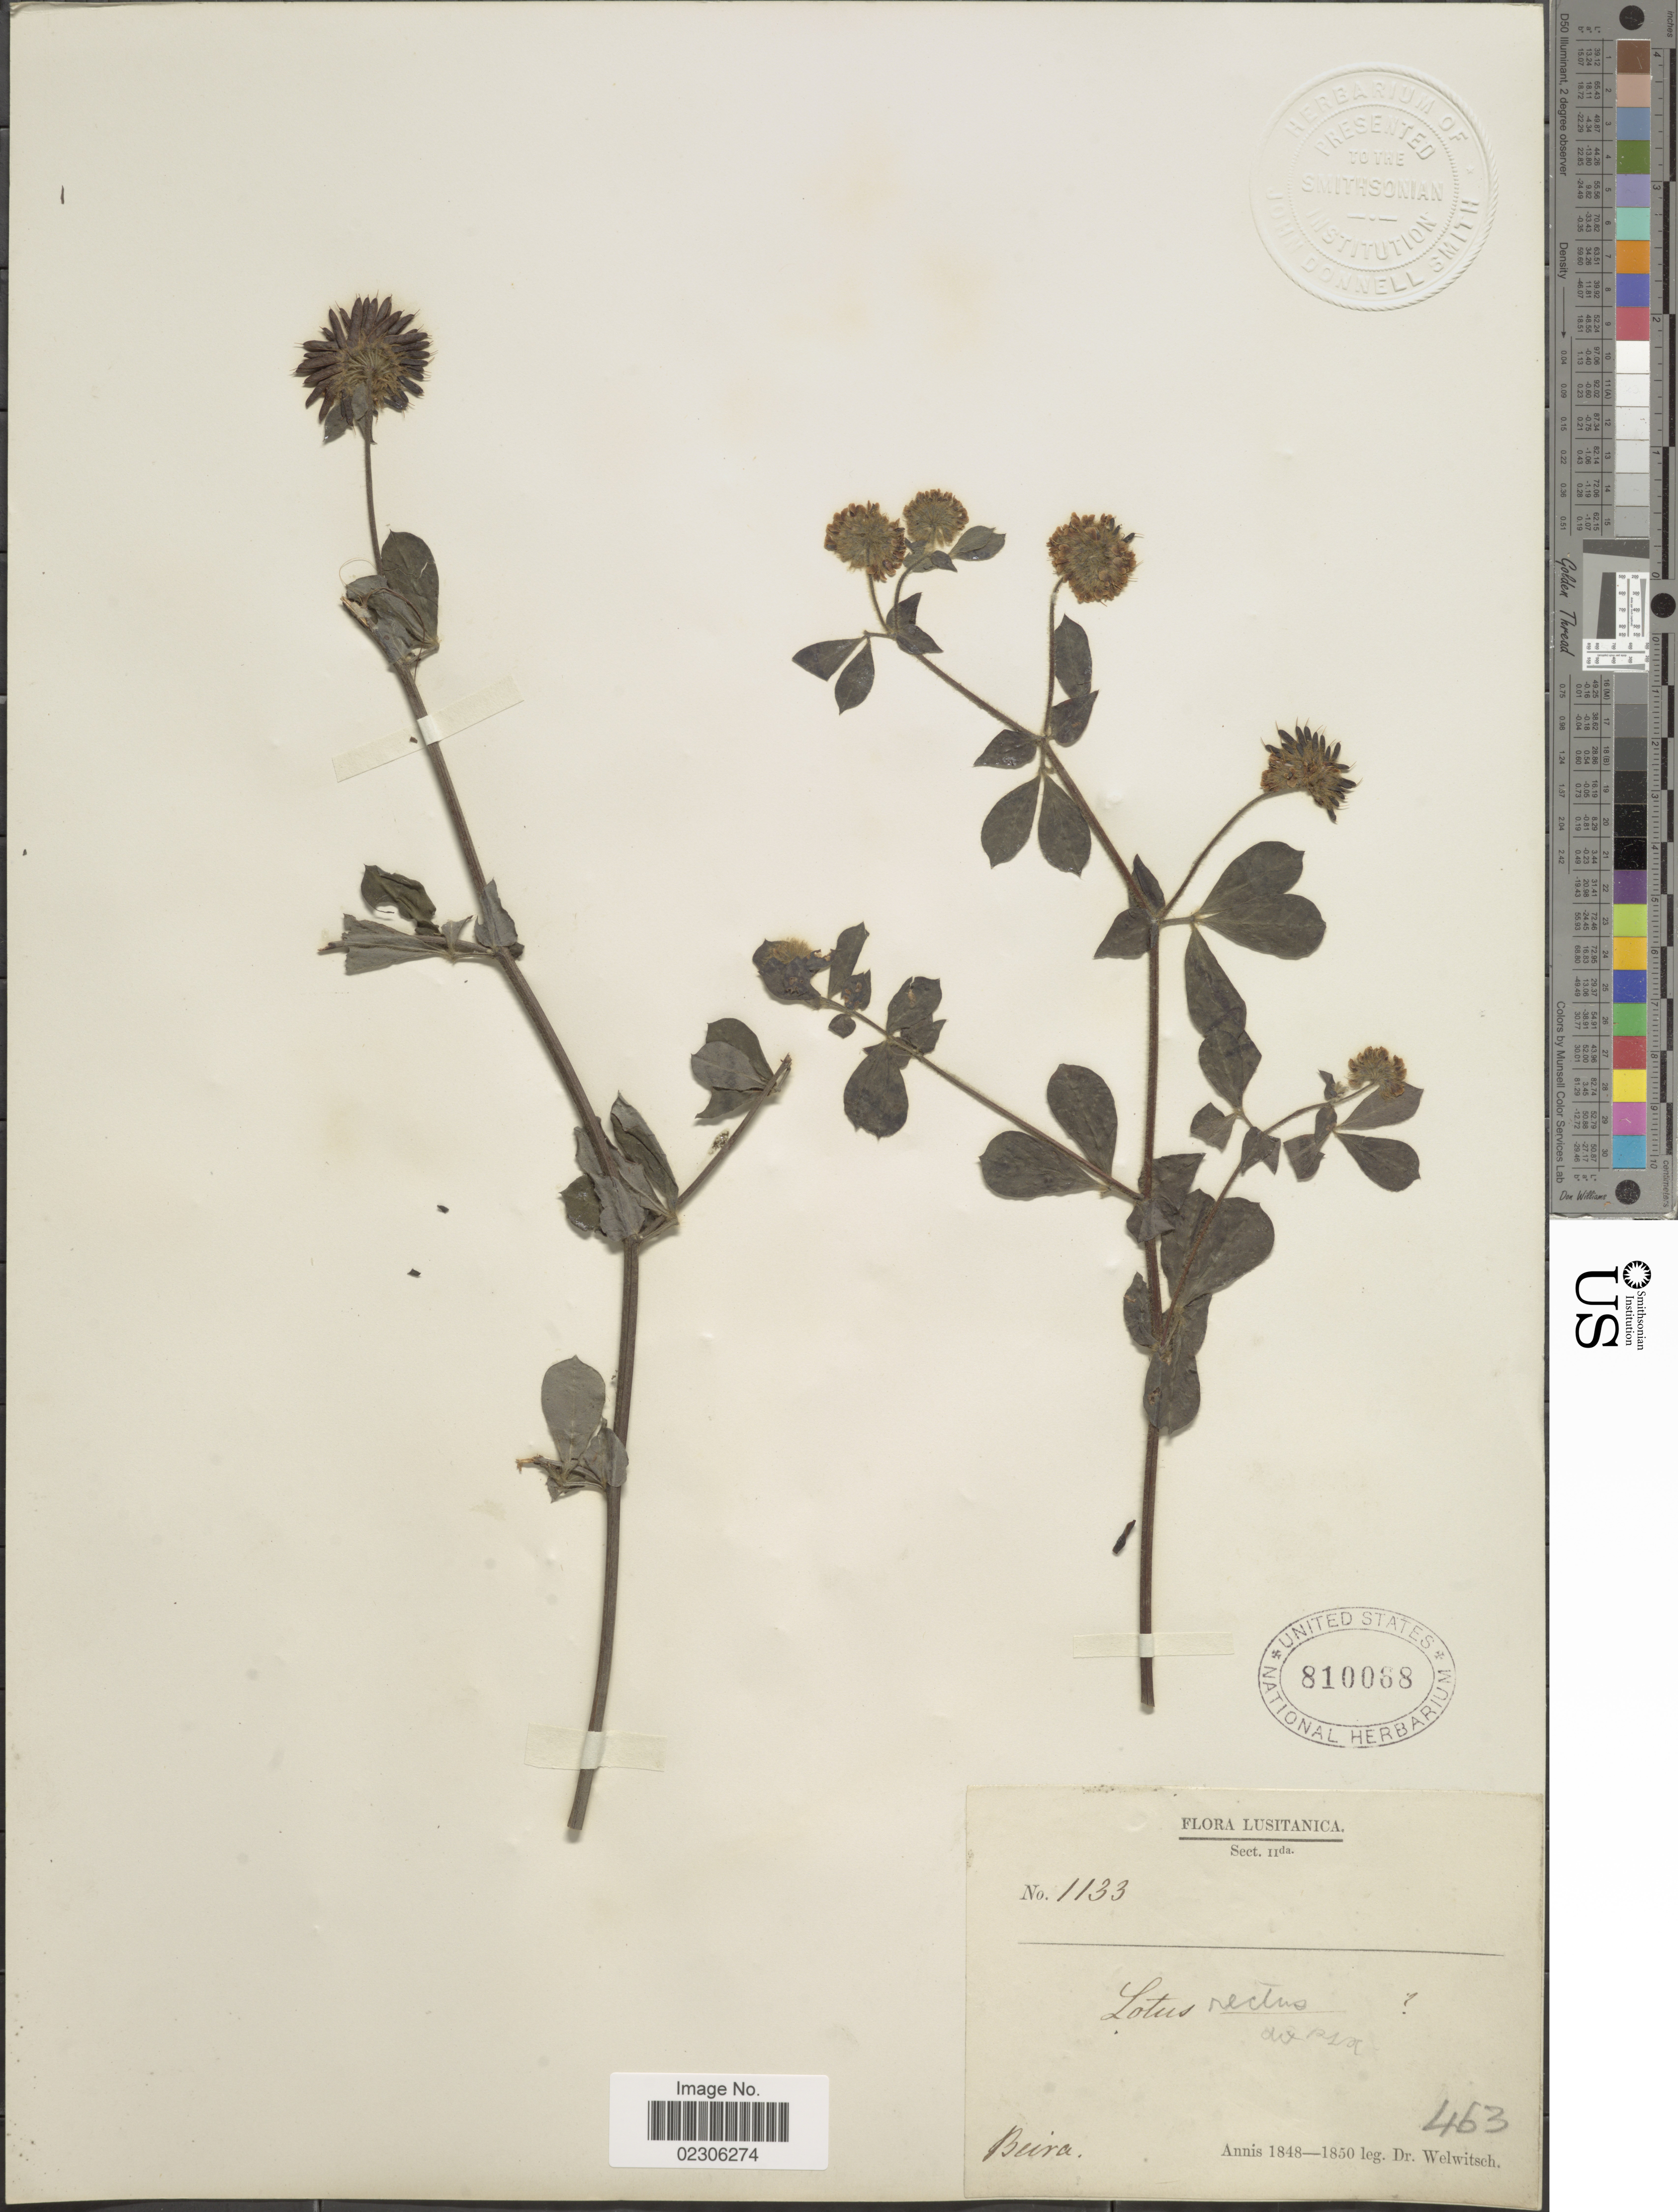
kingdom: Plantae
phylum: Tracheophyta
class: Magnoliopsida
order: Fabales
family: Fabaceae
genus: Dorycnium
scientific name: Dorycnium rectum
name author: (L.) Ser.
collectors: -. Welwitsch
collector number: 1133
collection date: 1848/1850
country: Portugal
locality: Lusitanica, Beira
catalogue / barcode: US 810068